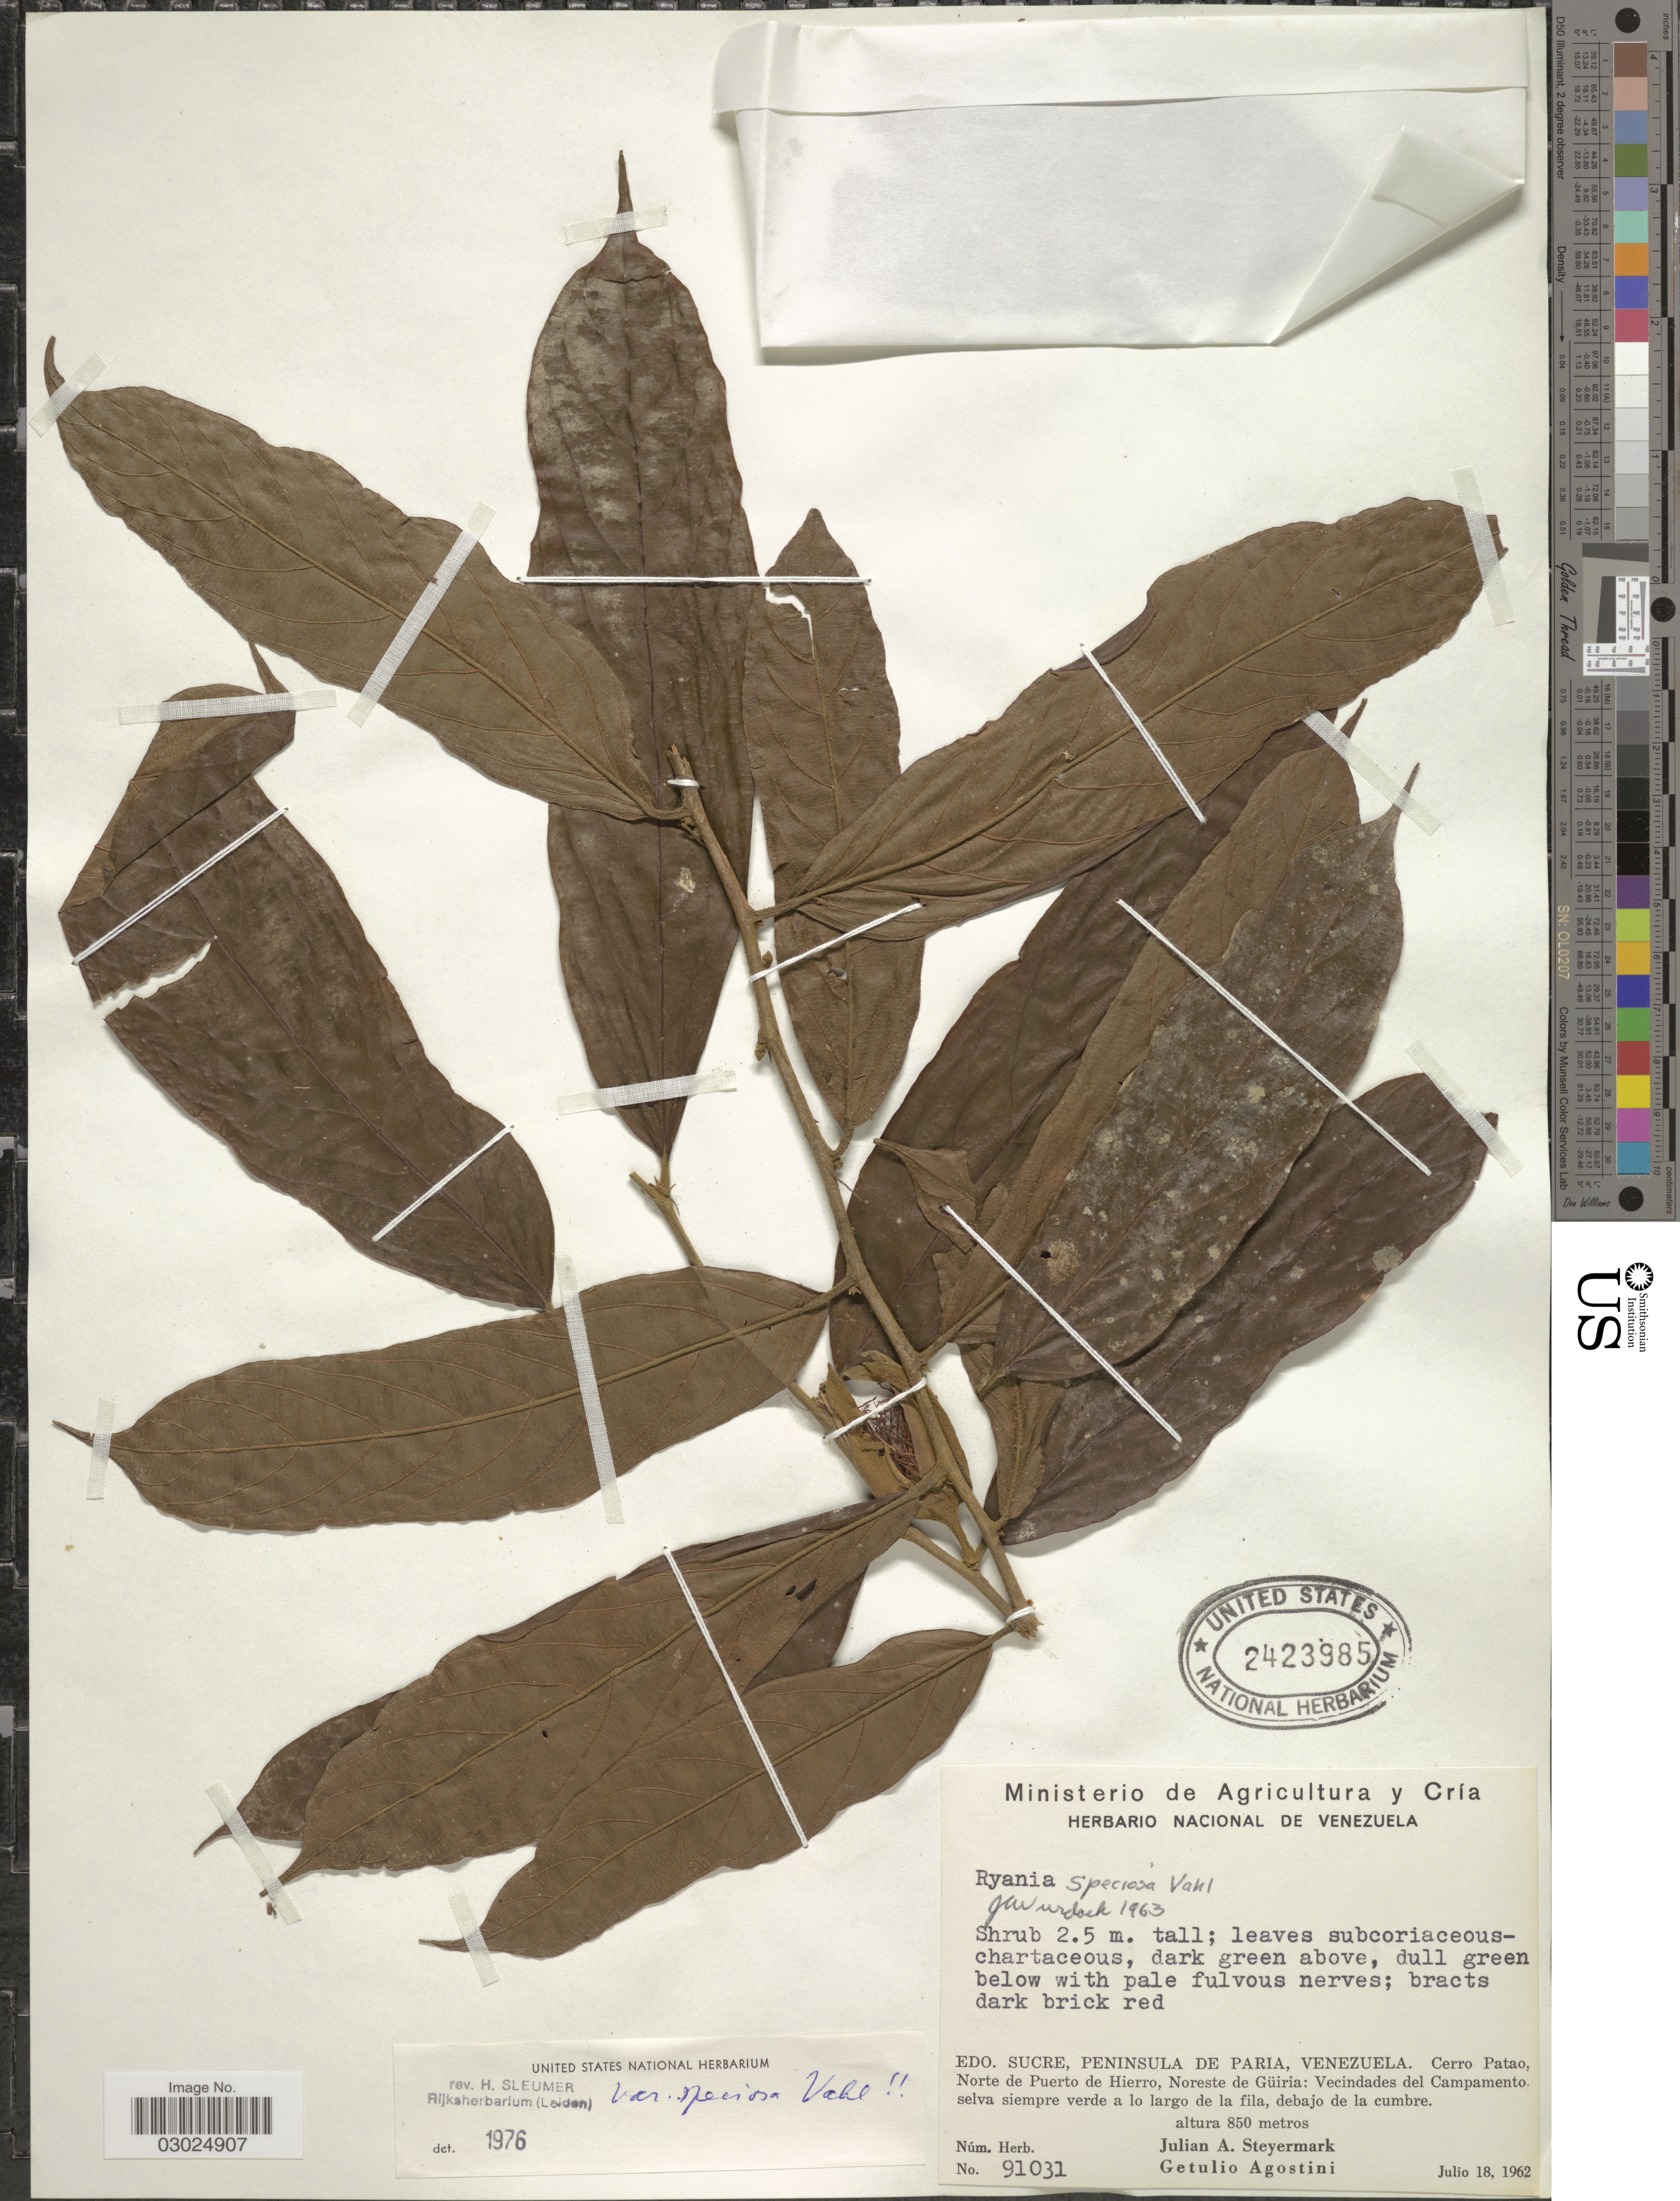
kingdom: Plantae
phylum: Tracheophyta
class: Magnoliopsida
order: Malpighiales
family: Salicaceae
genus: Ryania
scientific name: Ryania speciosa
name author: Vahl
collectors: J. Steyermark & G. Agostini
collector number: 91031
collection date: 1962-07-18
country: Venezuela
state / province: Sucre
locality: Edo. Sucre, Peninsula de Paria. Cerro Patao, Norte de Puerto de Hierro, Noreste de Güiria: Vecindades del Campamento, selva siempre verde a lo largo de la fila, debajo de la cumbre.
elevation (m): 850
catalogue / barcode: US 2423985